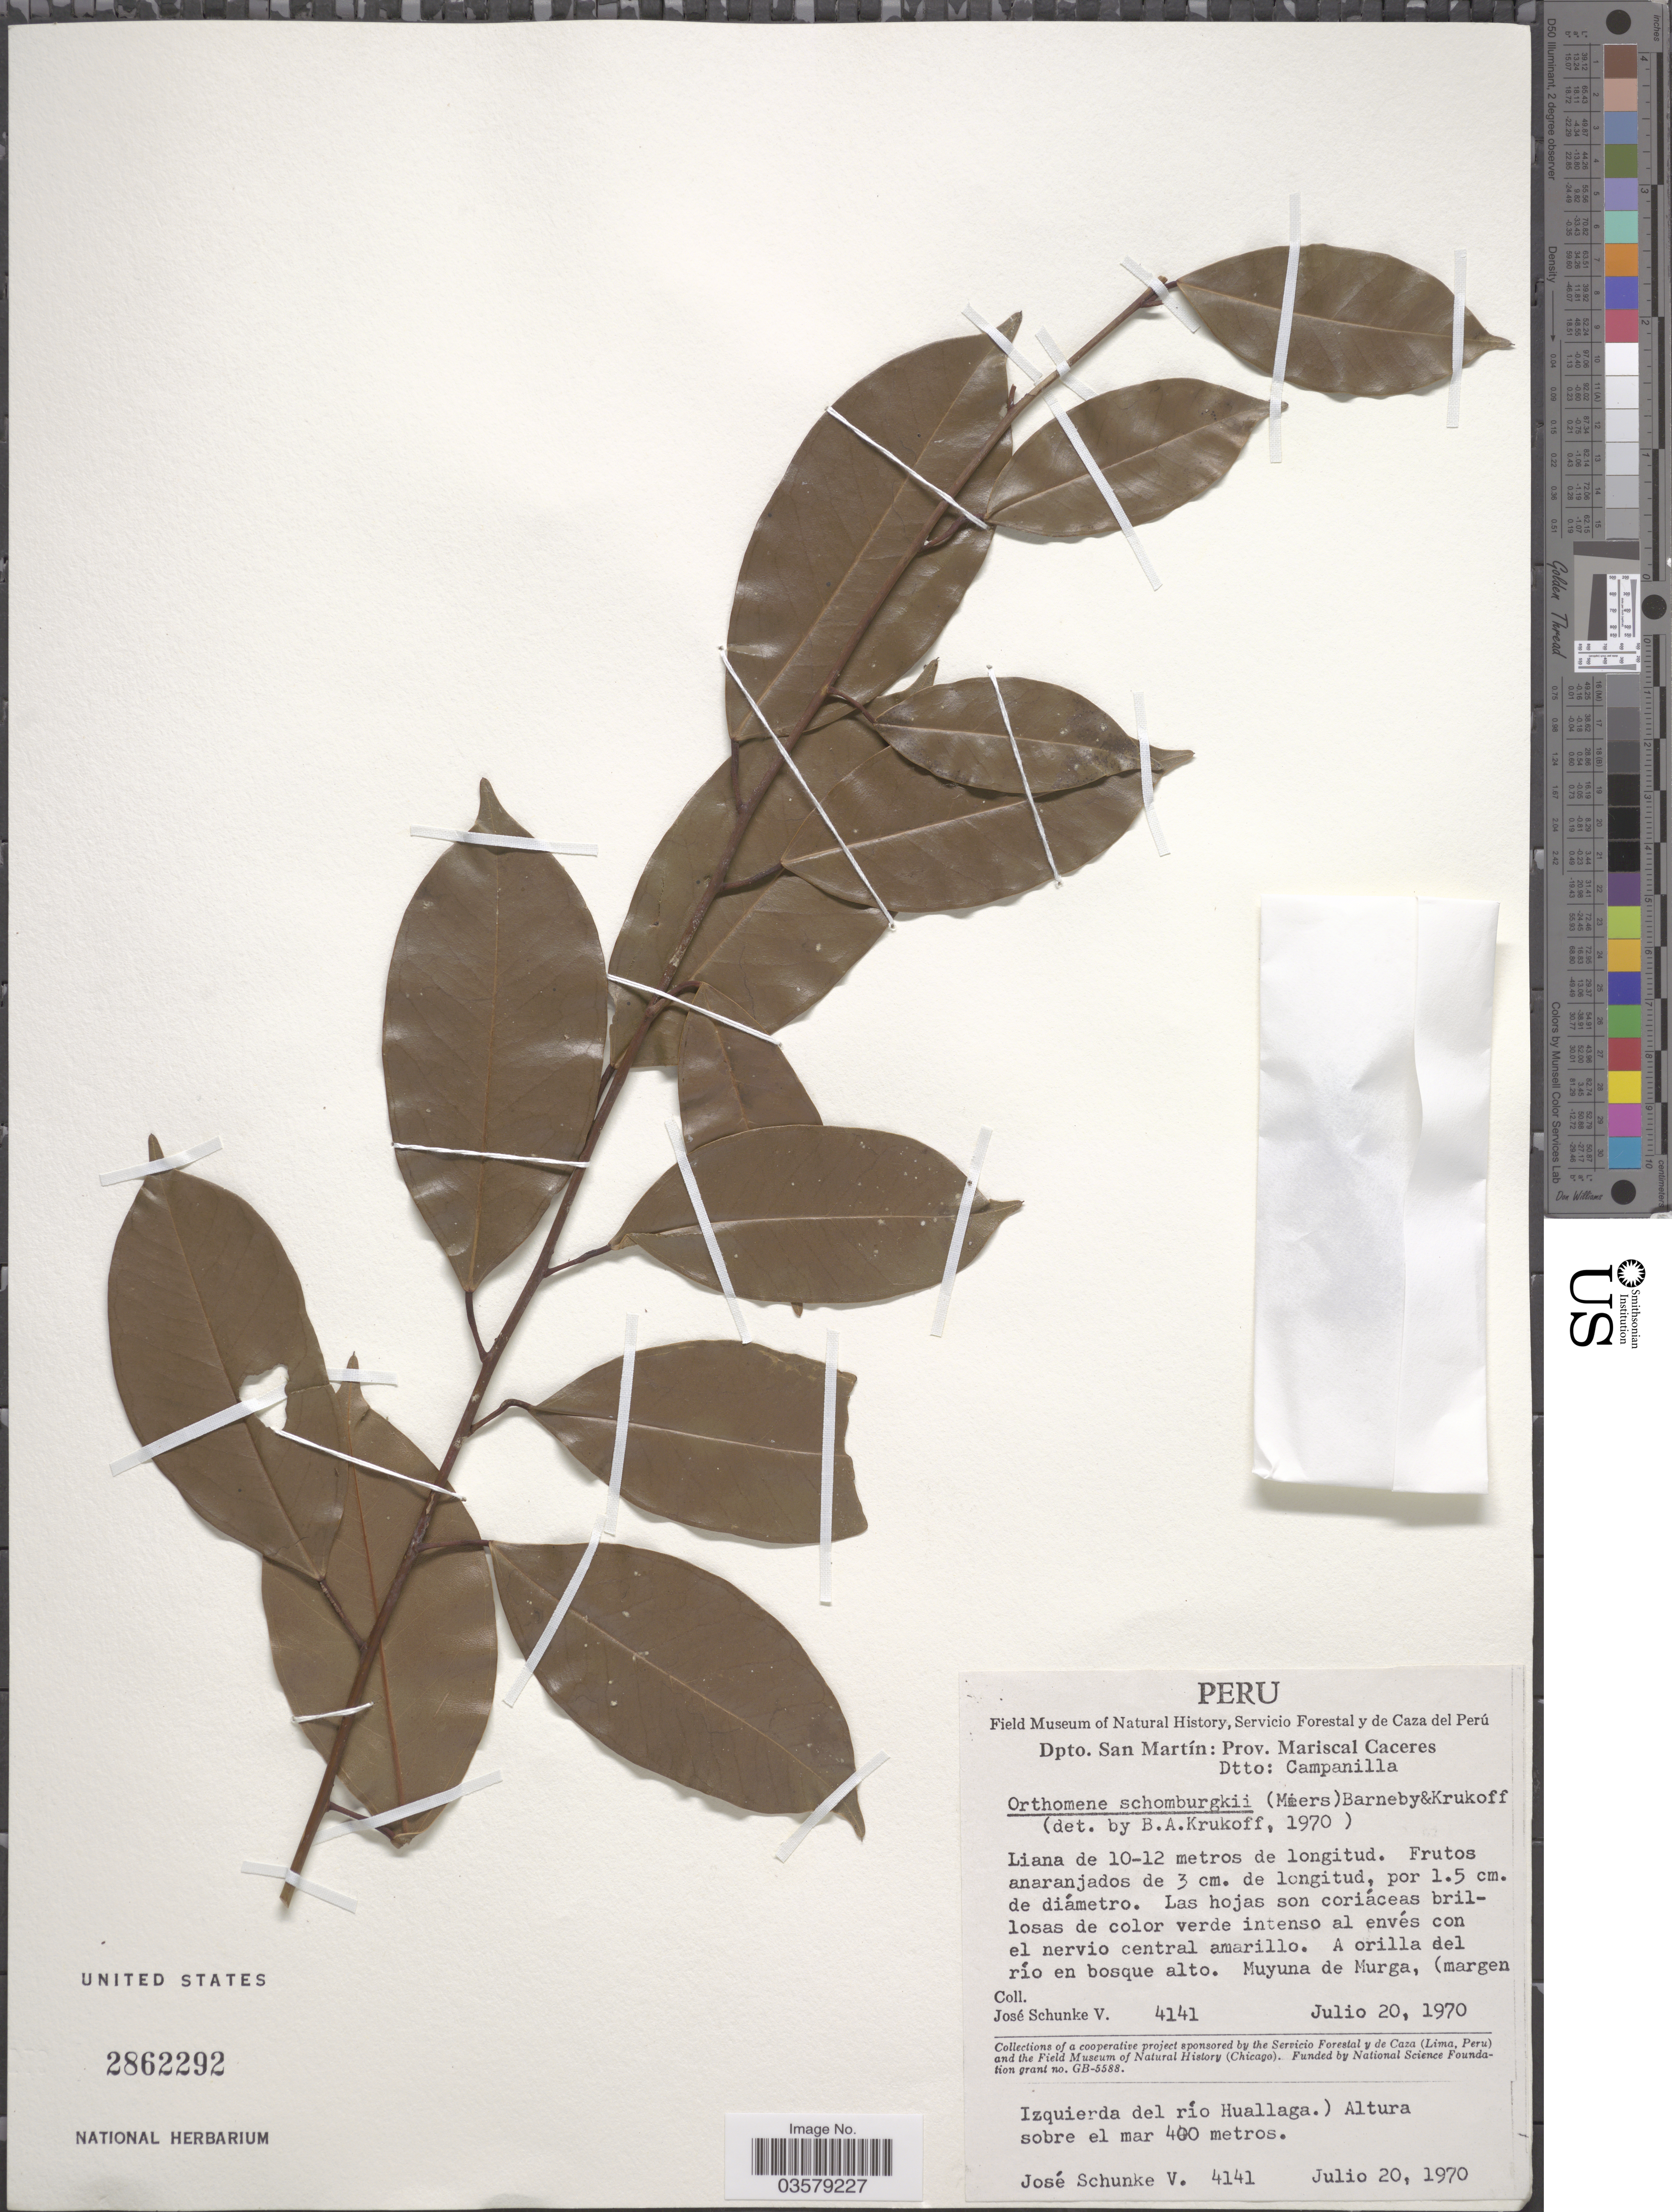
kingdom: Plantae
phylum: Tracheophyta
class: Magnoliopsida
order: Ranunculales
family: Menispermaceae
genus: Anomospermum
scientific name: Anomospermum schomburgkii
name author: Miers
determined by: Strong, Mark T., (BOT), Smithsonian Institution - National Museum of Natural History (UNITED STATES)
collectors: J. Schunke Vigo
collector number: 4141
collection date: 1970-07-20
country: Peru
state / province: San Martín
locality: Dpto. San Martín: Prov. Mariscal Caceres. Dtto: Campanilla. A orilla del río en bosque alto. Muyuna de Murga, (margen Izquierda del río Huallaga).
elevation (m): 400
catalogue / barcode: US 2862292